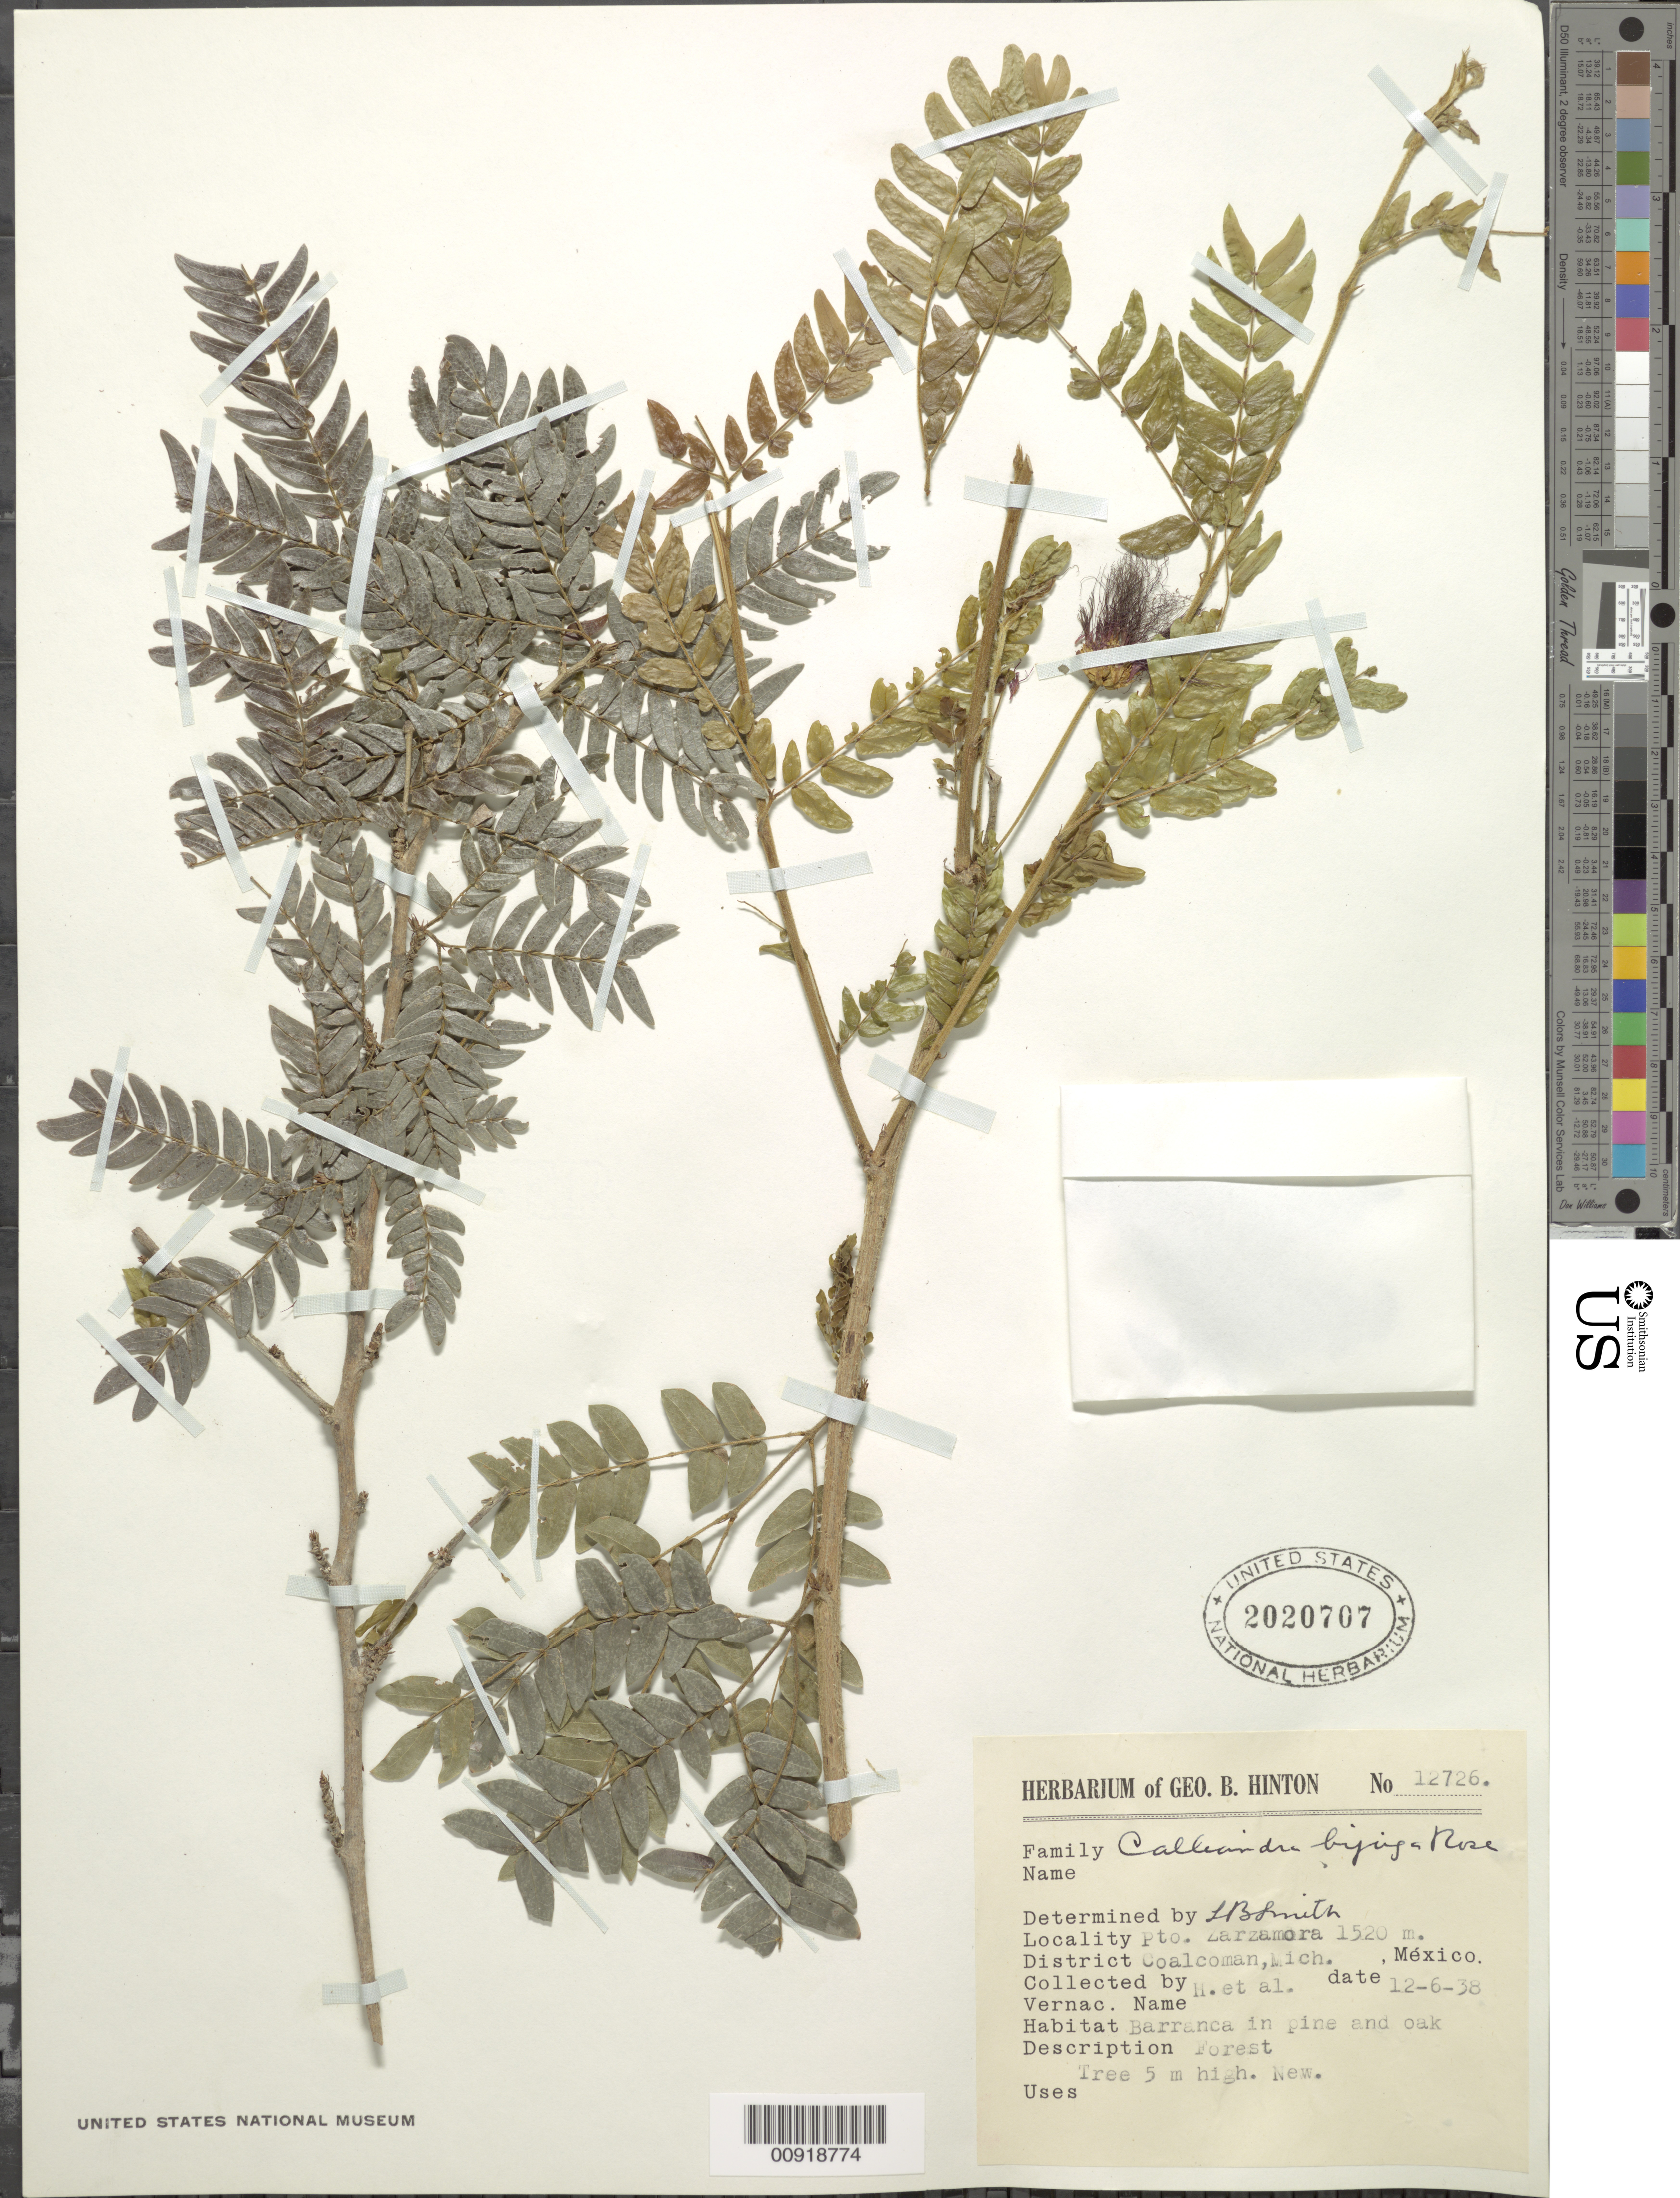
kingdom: Plantae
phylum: Tracheophyta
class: Magnoliopsida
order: Fabales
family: Fabaceae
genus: Calliandra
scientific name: Calliandra bijuga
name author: Rose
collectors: G. B. Hinton & et al.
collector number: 12726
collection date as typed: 06 Dec 1938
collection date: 1938-12-06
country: Mexico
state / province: Michoacán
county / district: Coalcomán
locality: Pto. Zarzamora, District Coalcomán, Michoacán.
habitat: Barranca in pine and oak forest.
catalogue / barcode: US 2020707